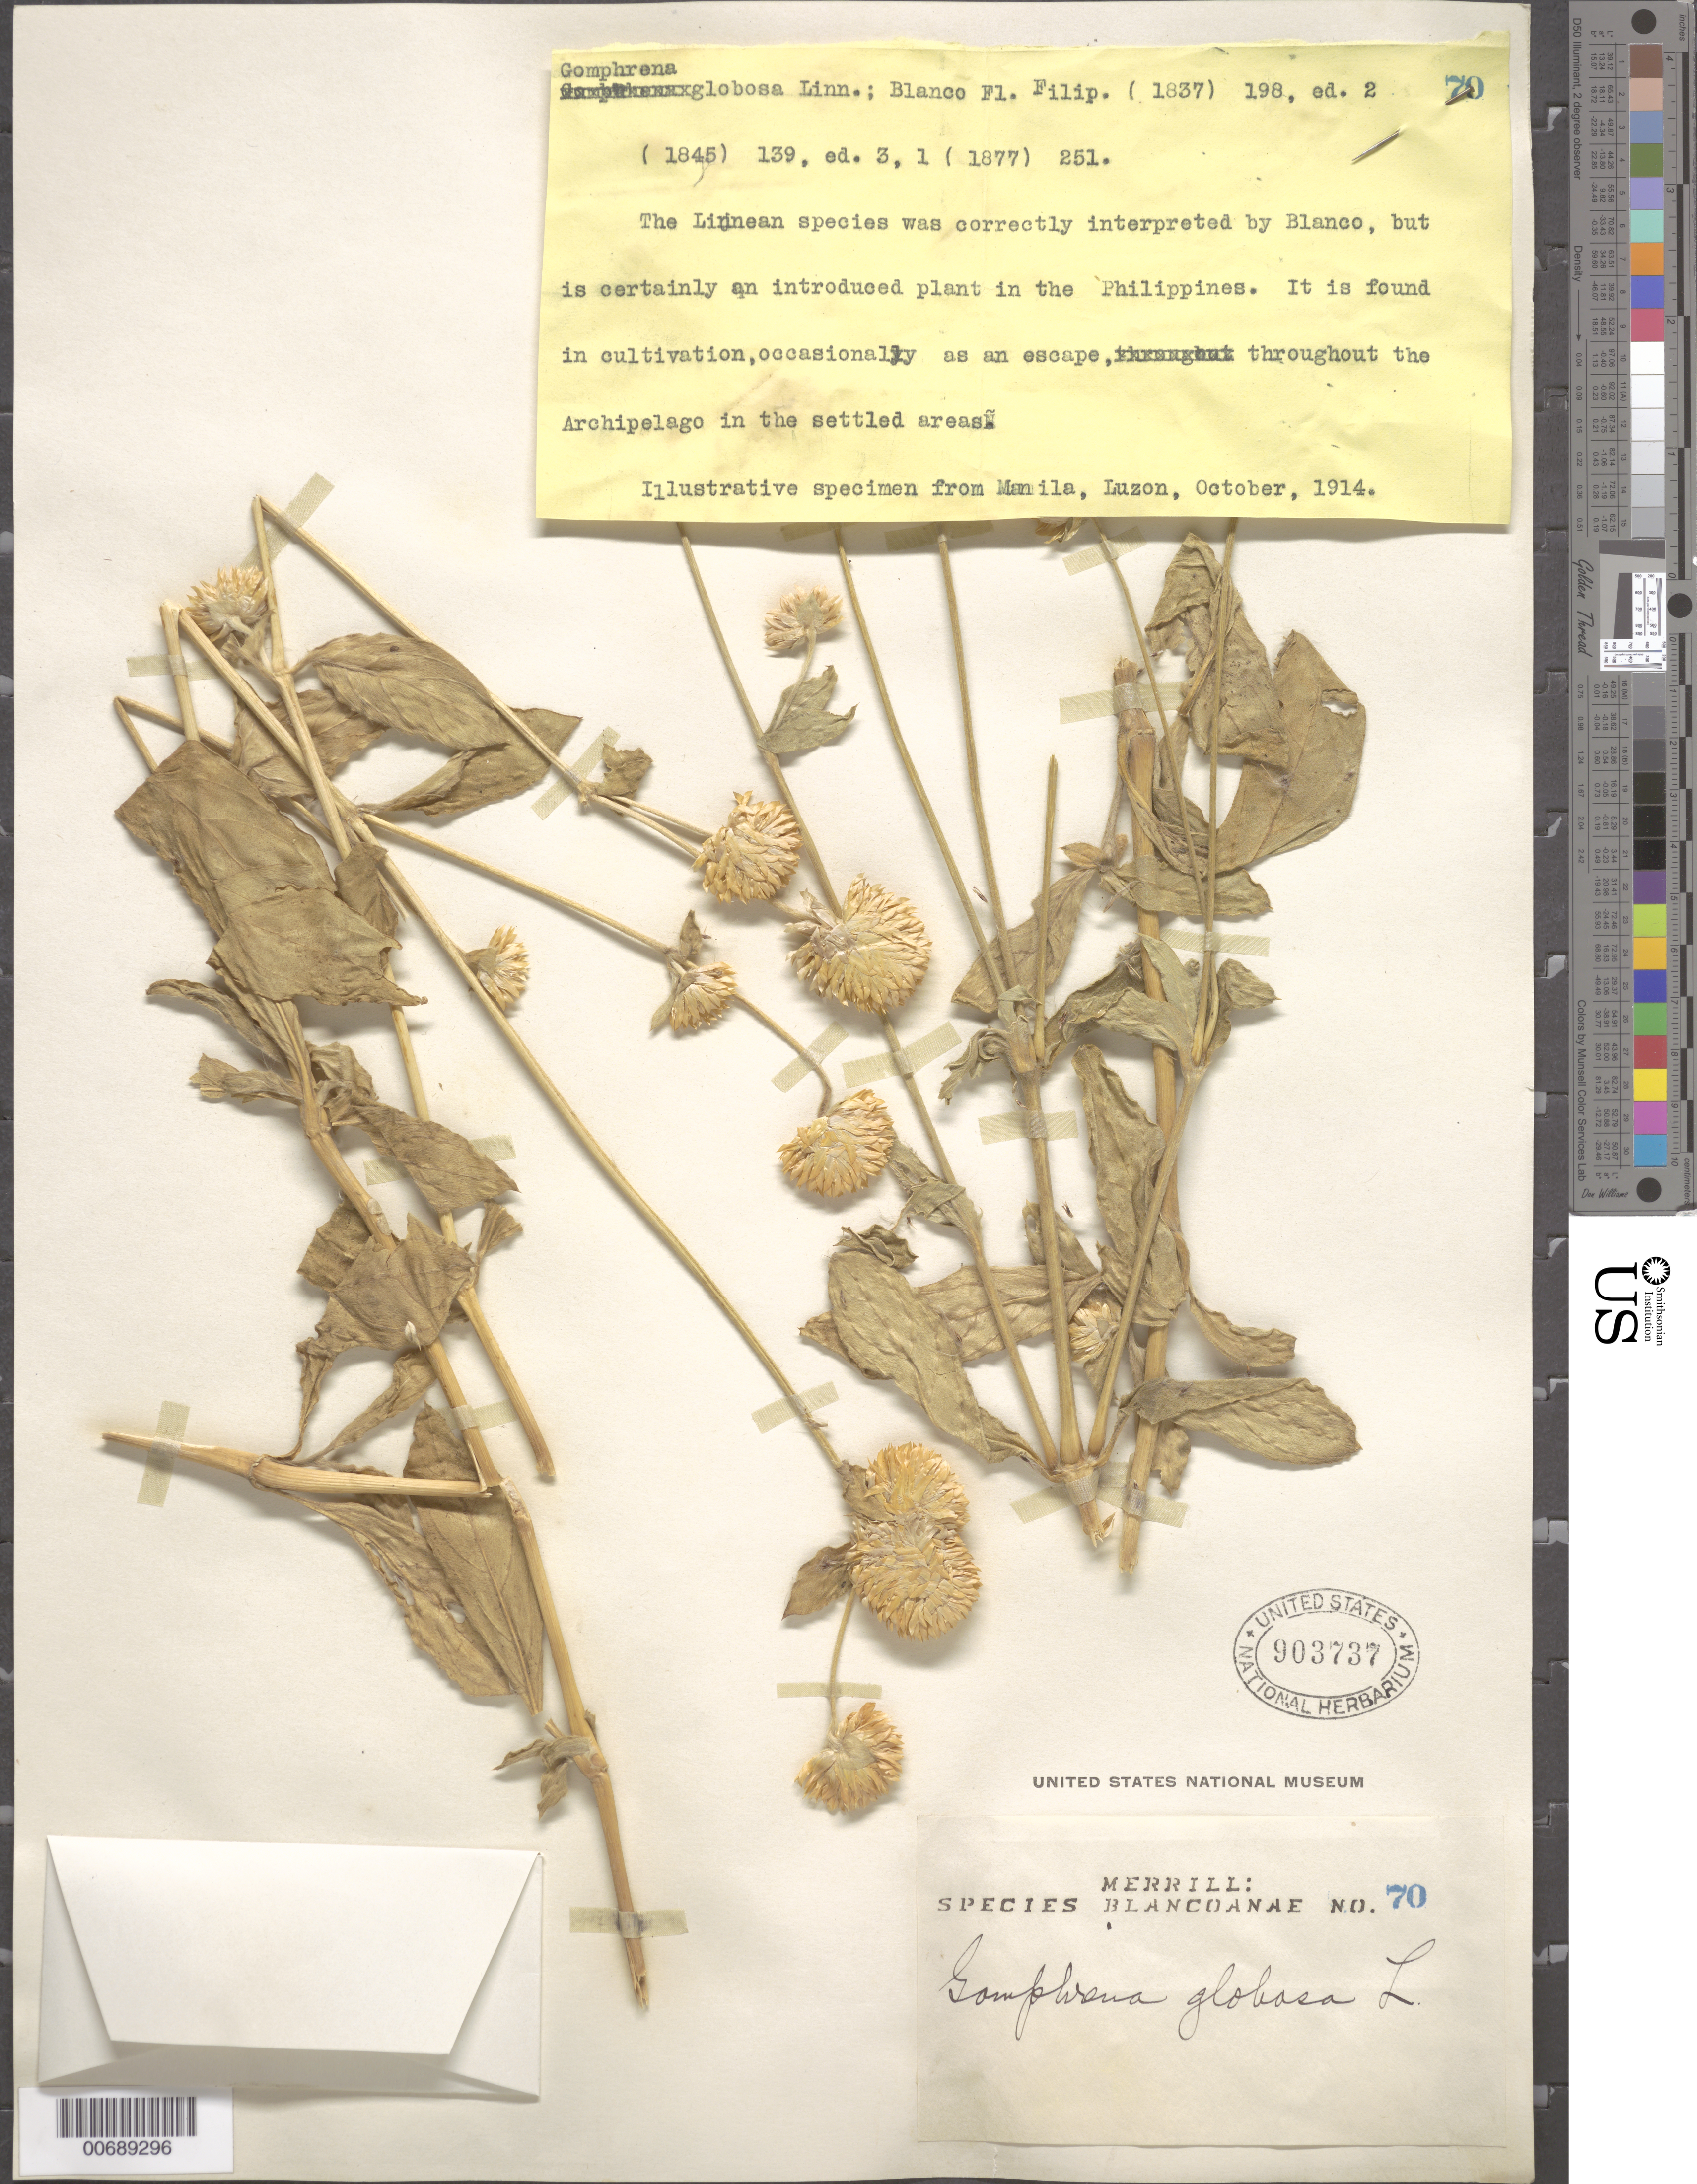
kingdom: Plantae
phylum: Tracheophyta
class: Magnoliopsida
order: Caryophyllales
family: Amaranthaceae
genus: Gomphrena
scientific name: Gomphrena globosa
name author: L.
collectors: E. D. Merrill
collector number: Sp. Blancoan. 0070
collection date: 1914-10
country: Philippines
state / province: National Capital Region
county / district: Manila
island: Luzon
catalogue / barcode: US 903737